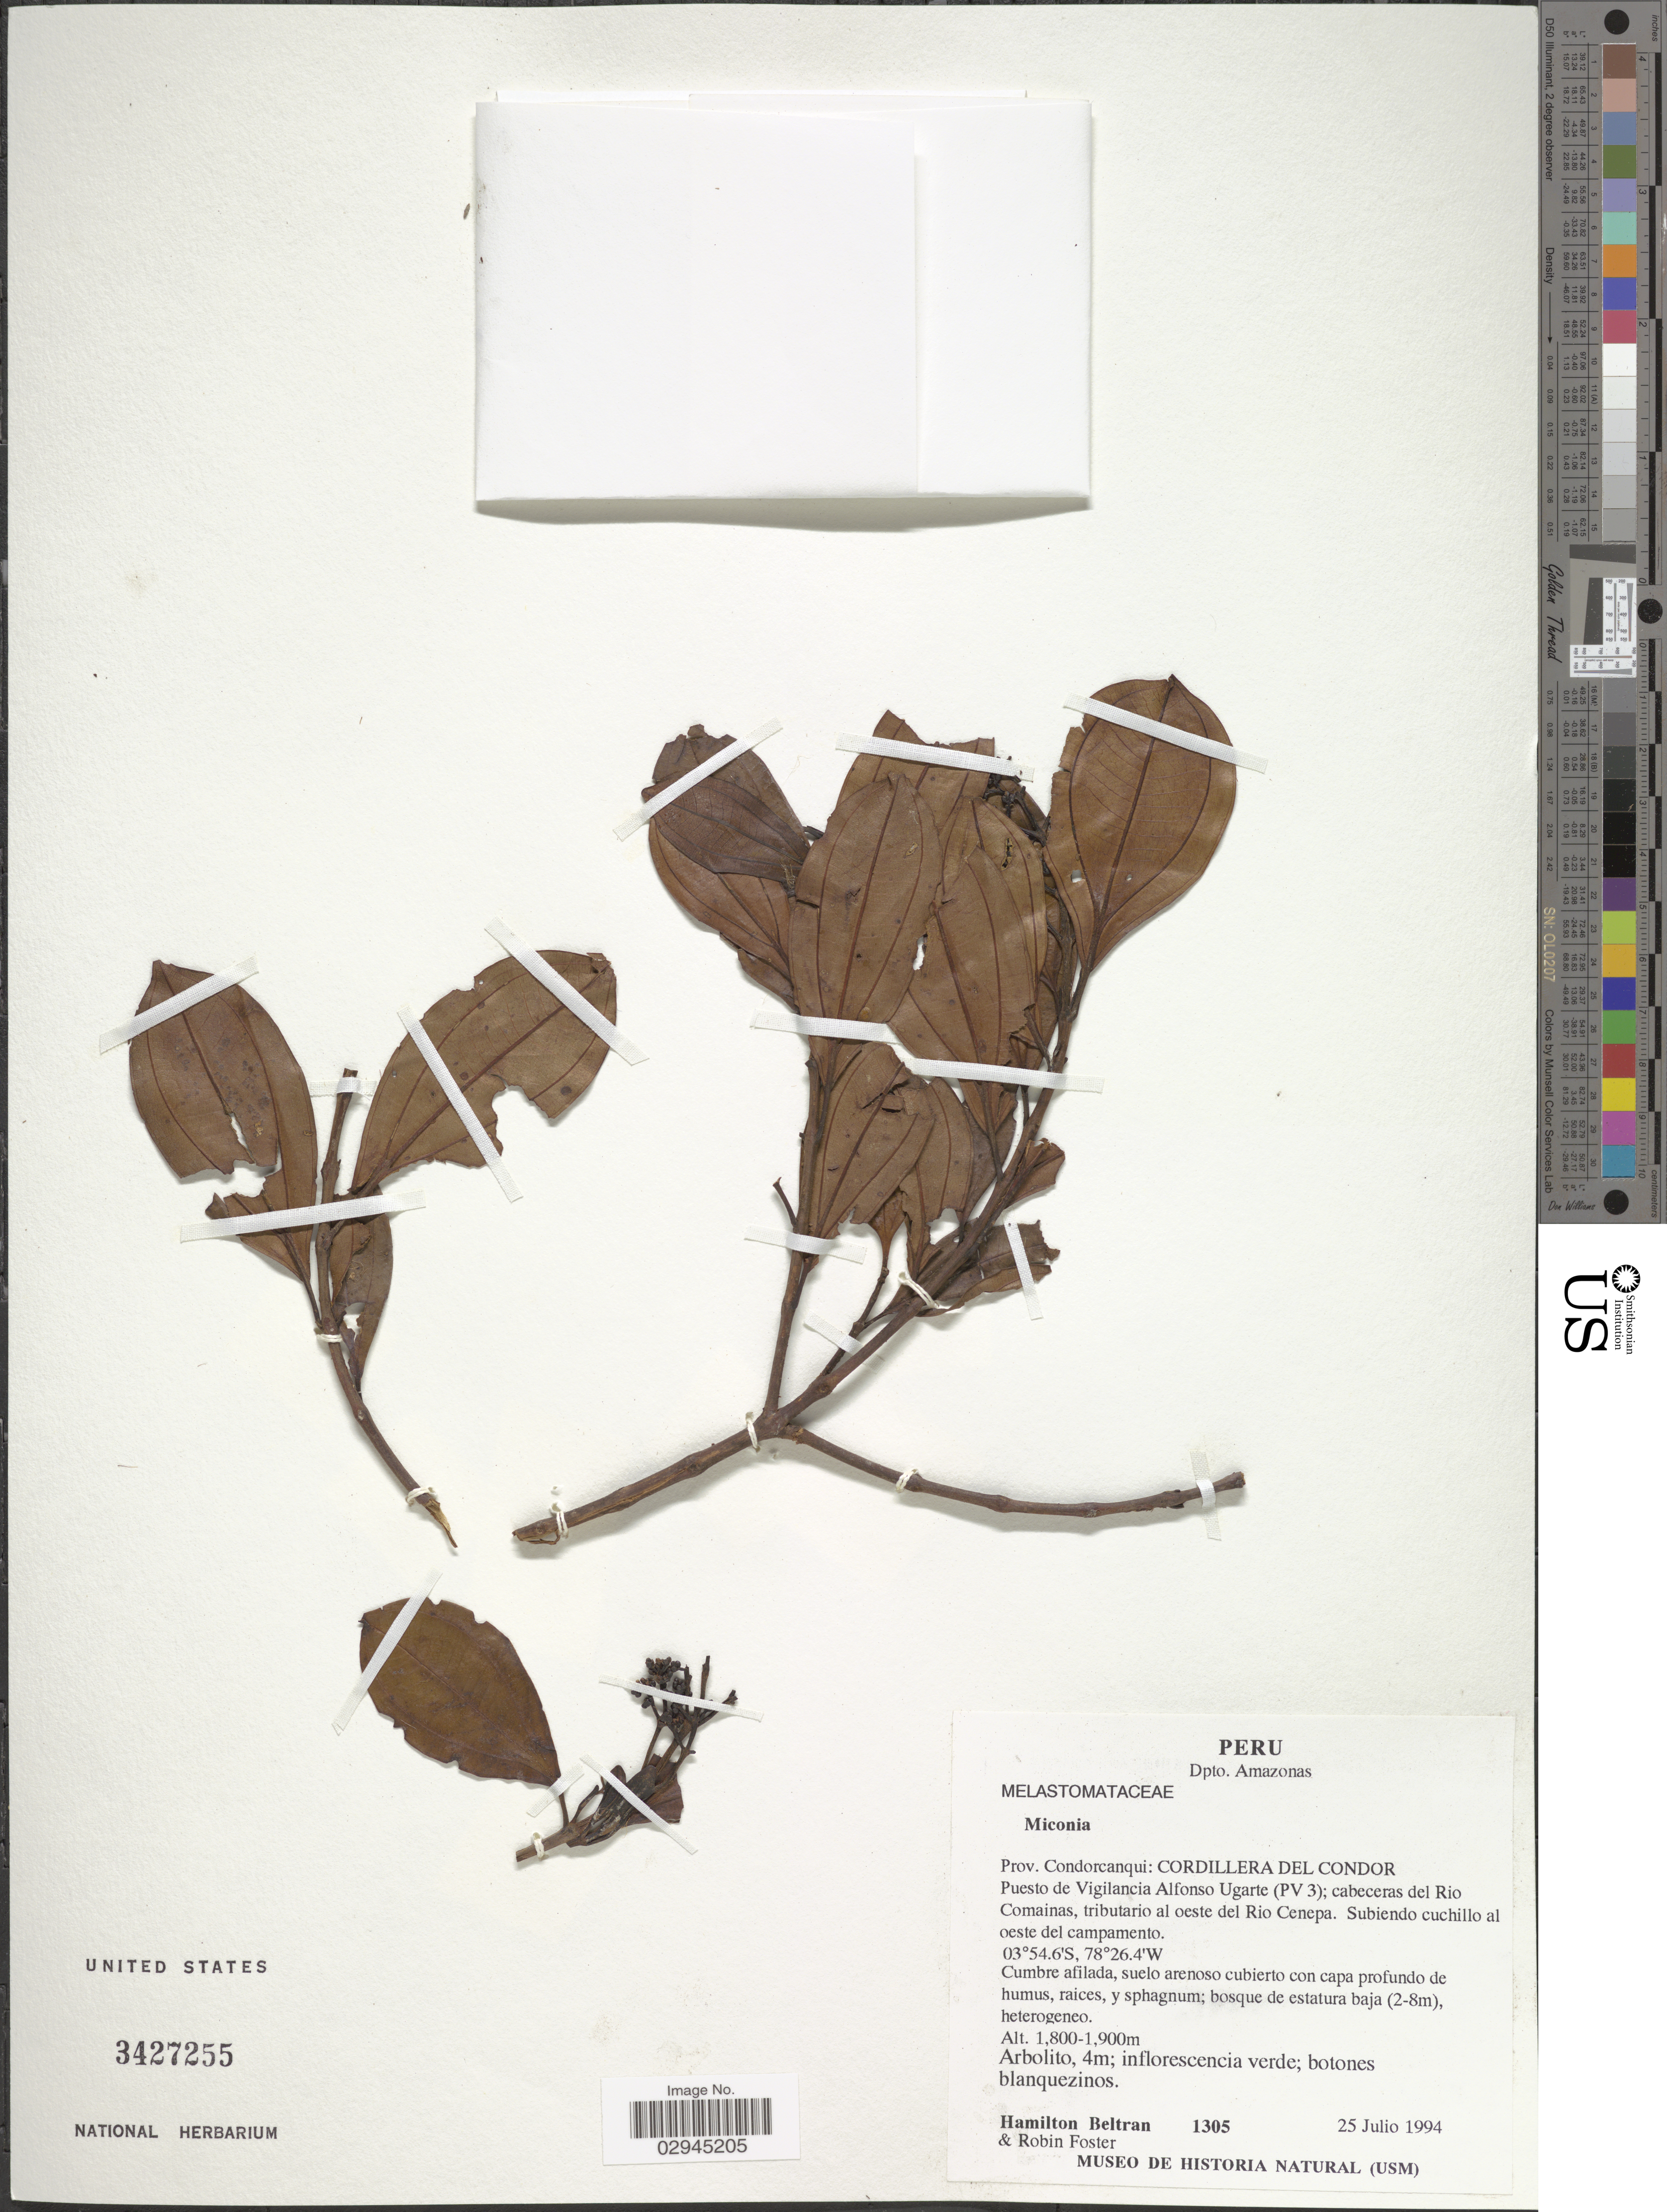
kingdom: Plantae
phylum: Tracheophyta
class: Magnoliopsida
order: Myrtales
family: Melastomataceae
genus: Miconia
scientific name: Miconia sp.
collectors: H. Beltran & R. B. Foster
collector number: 1305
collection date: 1994-07-25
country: Peru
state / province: Amazonas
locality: Dpto. Amazonas. Prov. Condorcanqui: Cordillera Del Condor. Puesto de Vigilancia Alfonso Ugarte (PV 3); cabeceras del Rio Comainas, tributario al oeste del Rio Cenepa. Subiendo cuchillo al oeste del campamento.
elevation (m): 1800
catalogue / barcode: US 3427255